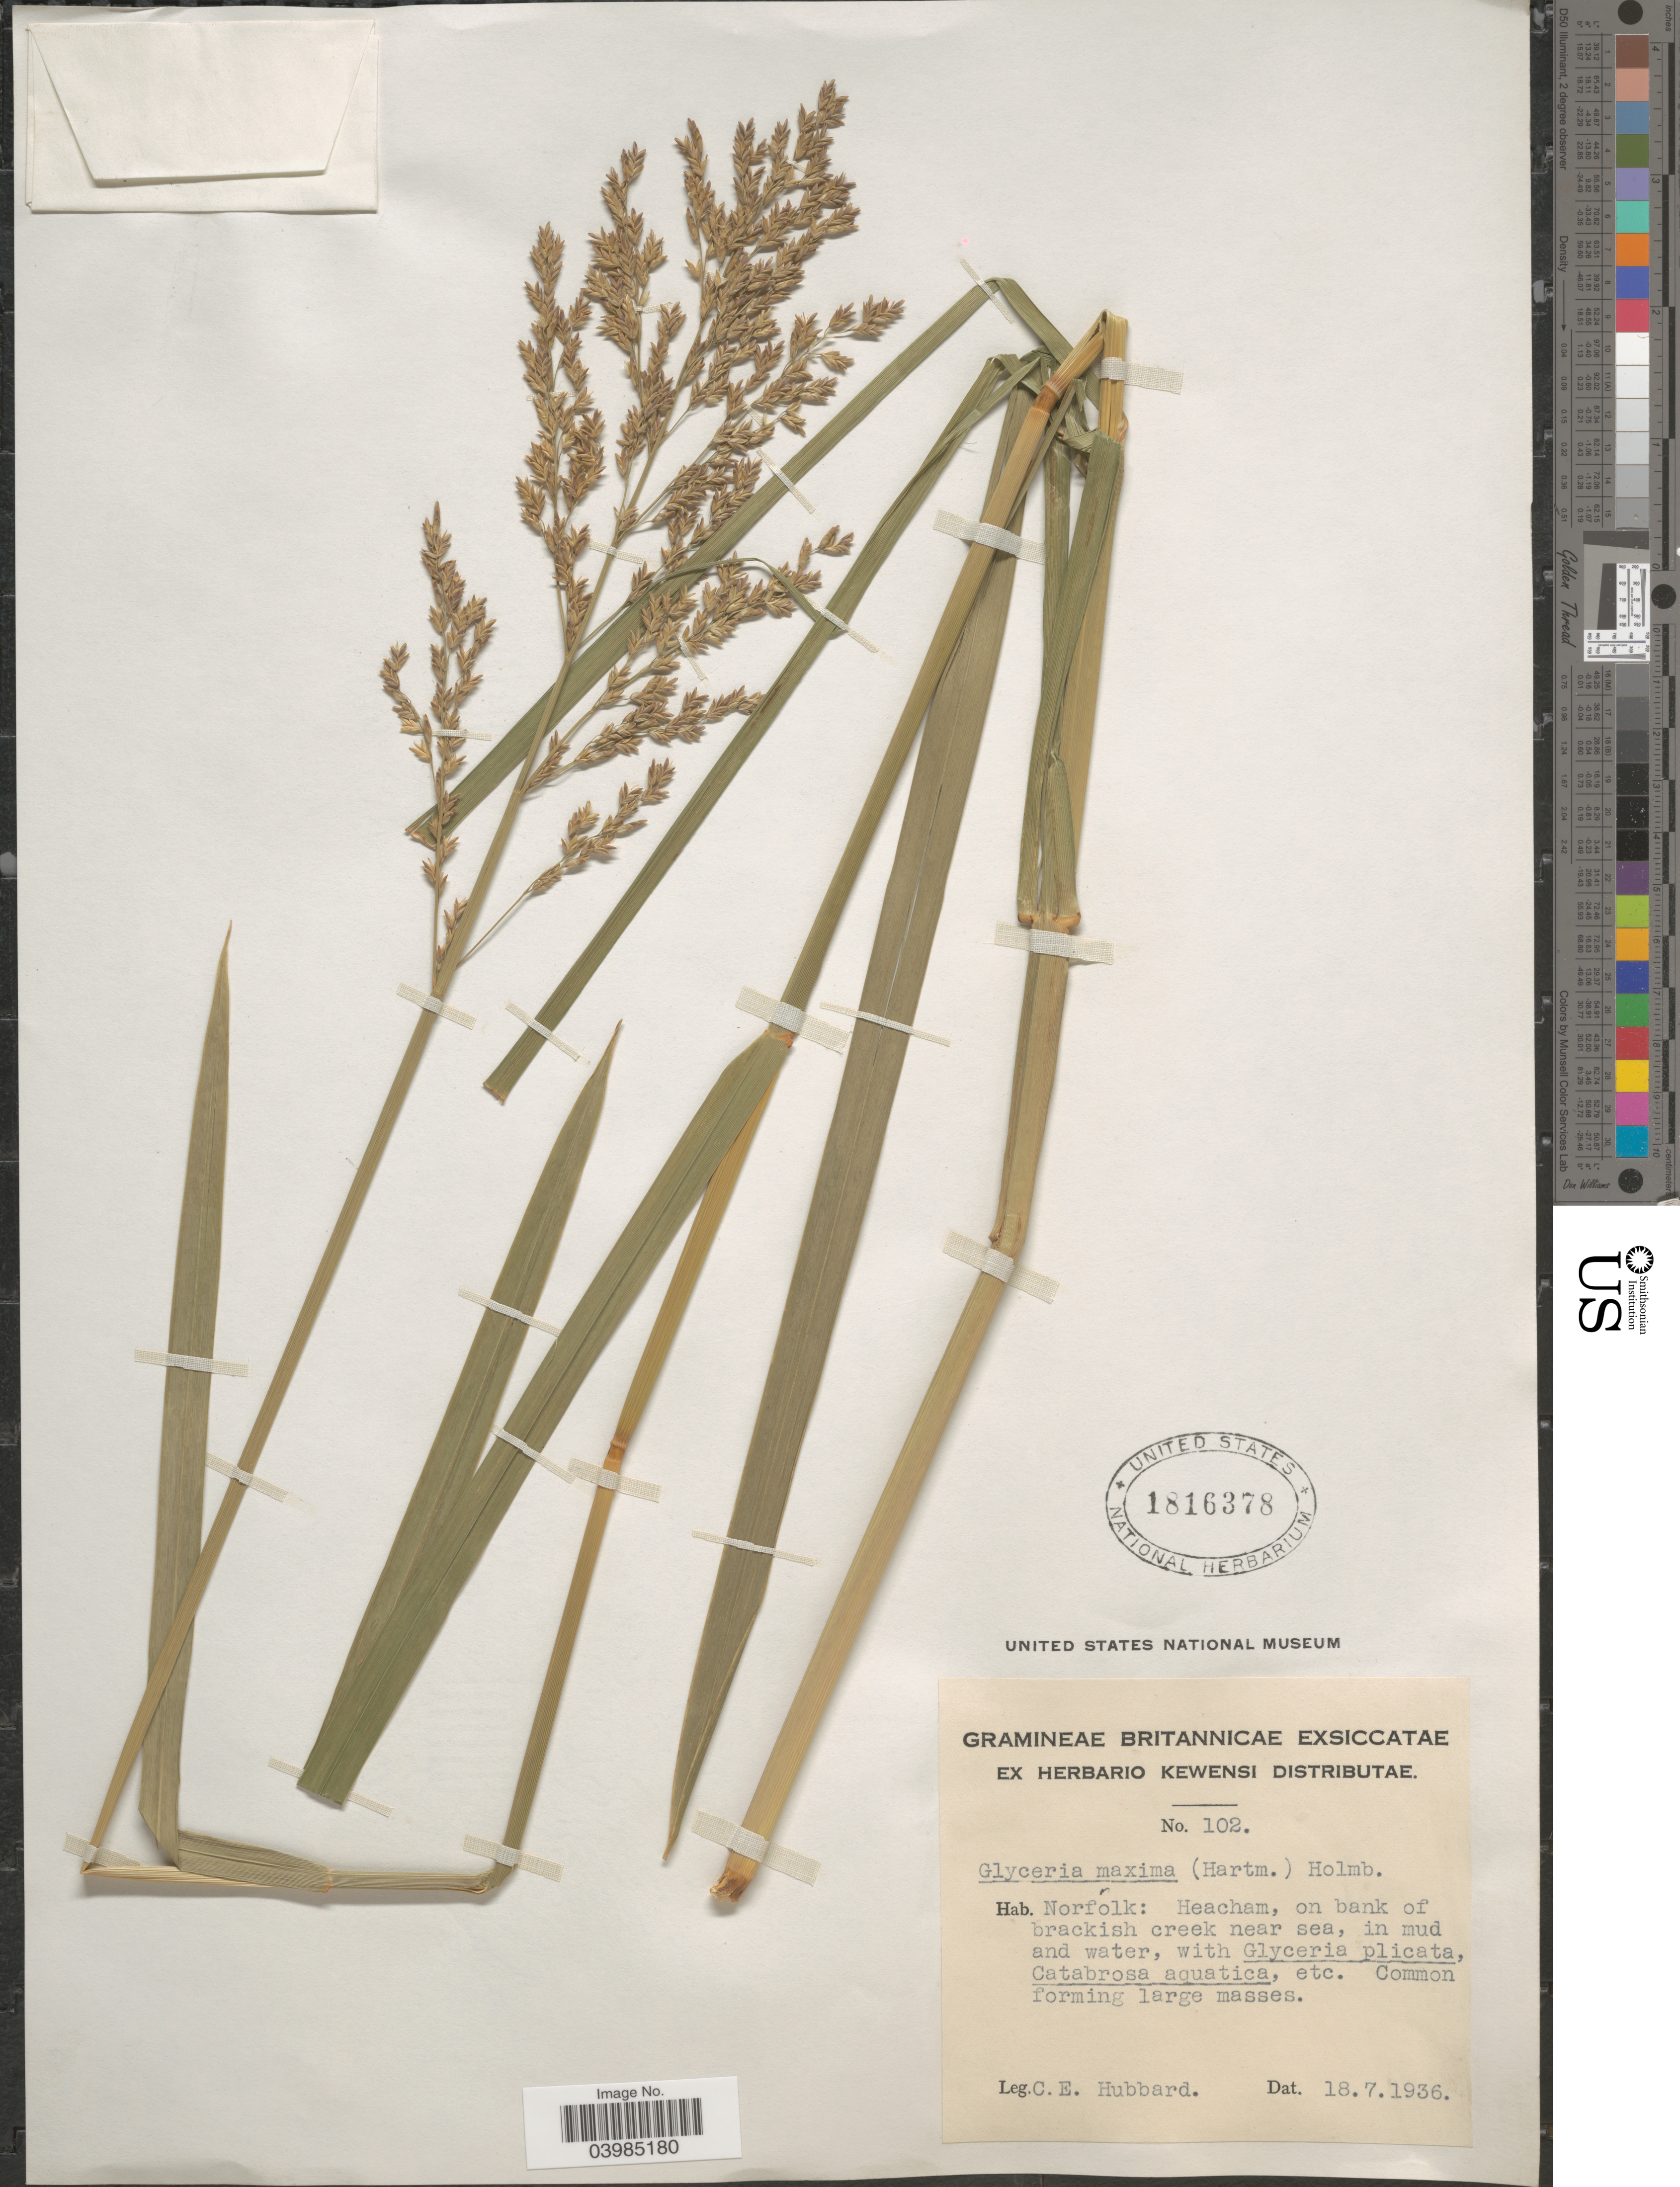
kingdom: Plantae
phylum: Tracheophyta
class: Liliopsida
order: Poales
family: Poaceae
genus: Glyceria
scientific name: Glyceria maxima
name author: (Hartm.) Holmb.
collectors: C. E. Hubbard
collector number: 102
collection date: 1936-07-18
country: Australia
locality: Norfolk: Heacham, on bank of brackish creek near sea, in mud and water.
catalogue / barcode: US 1816378